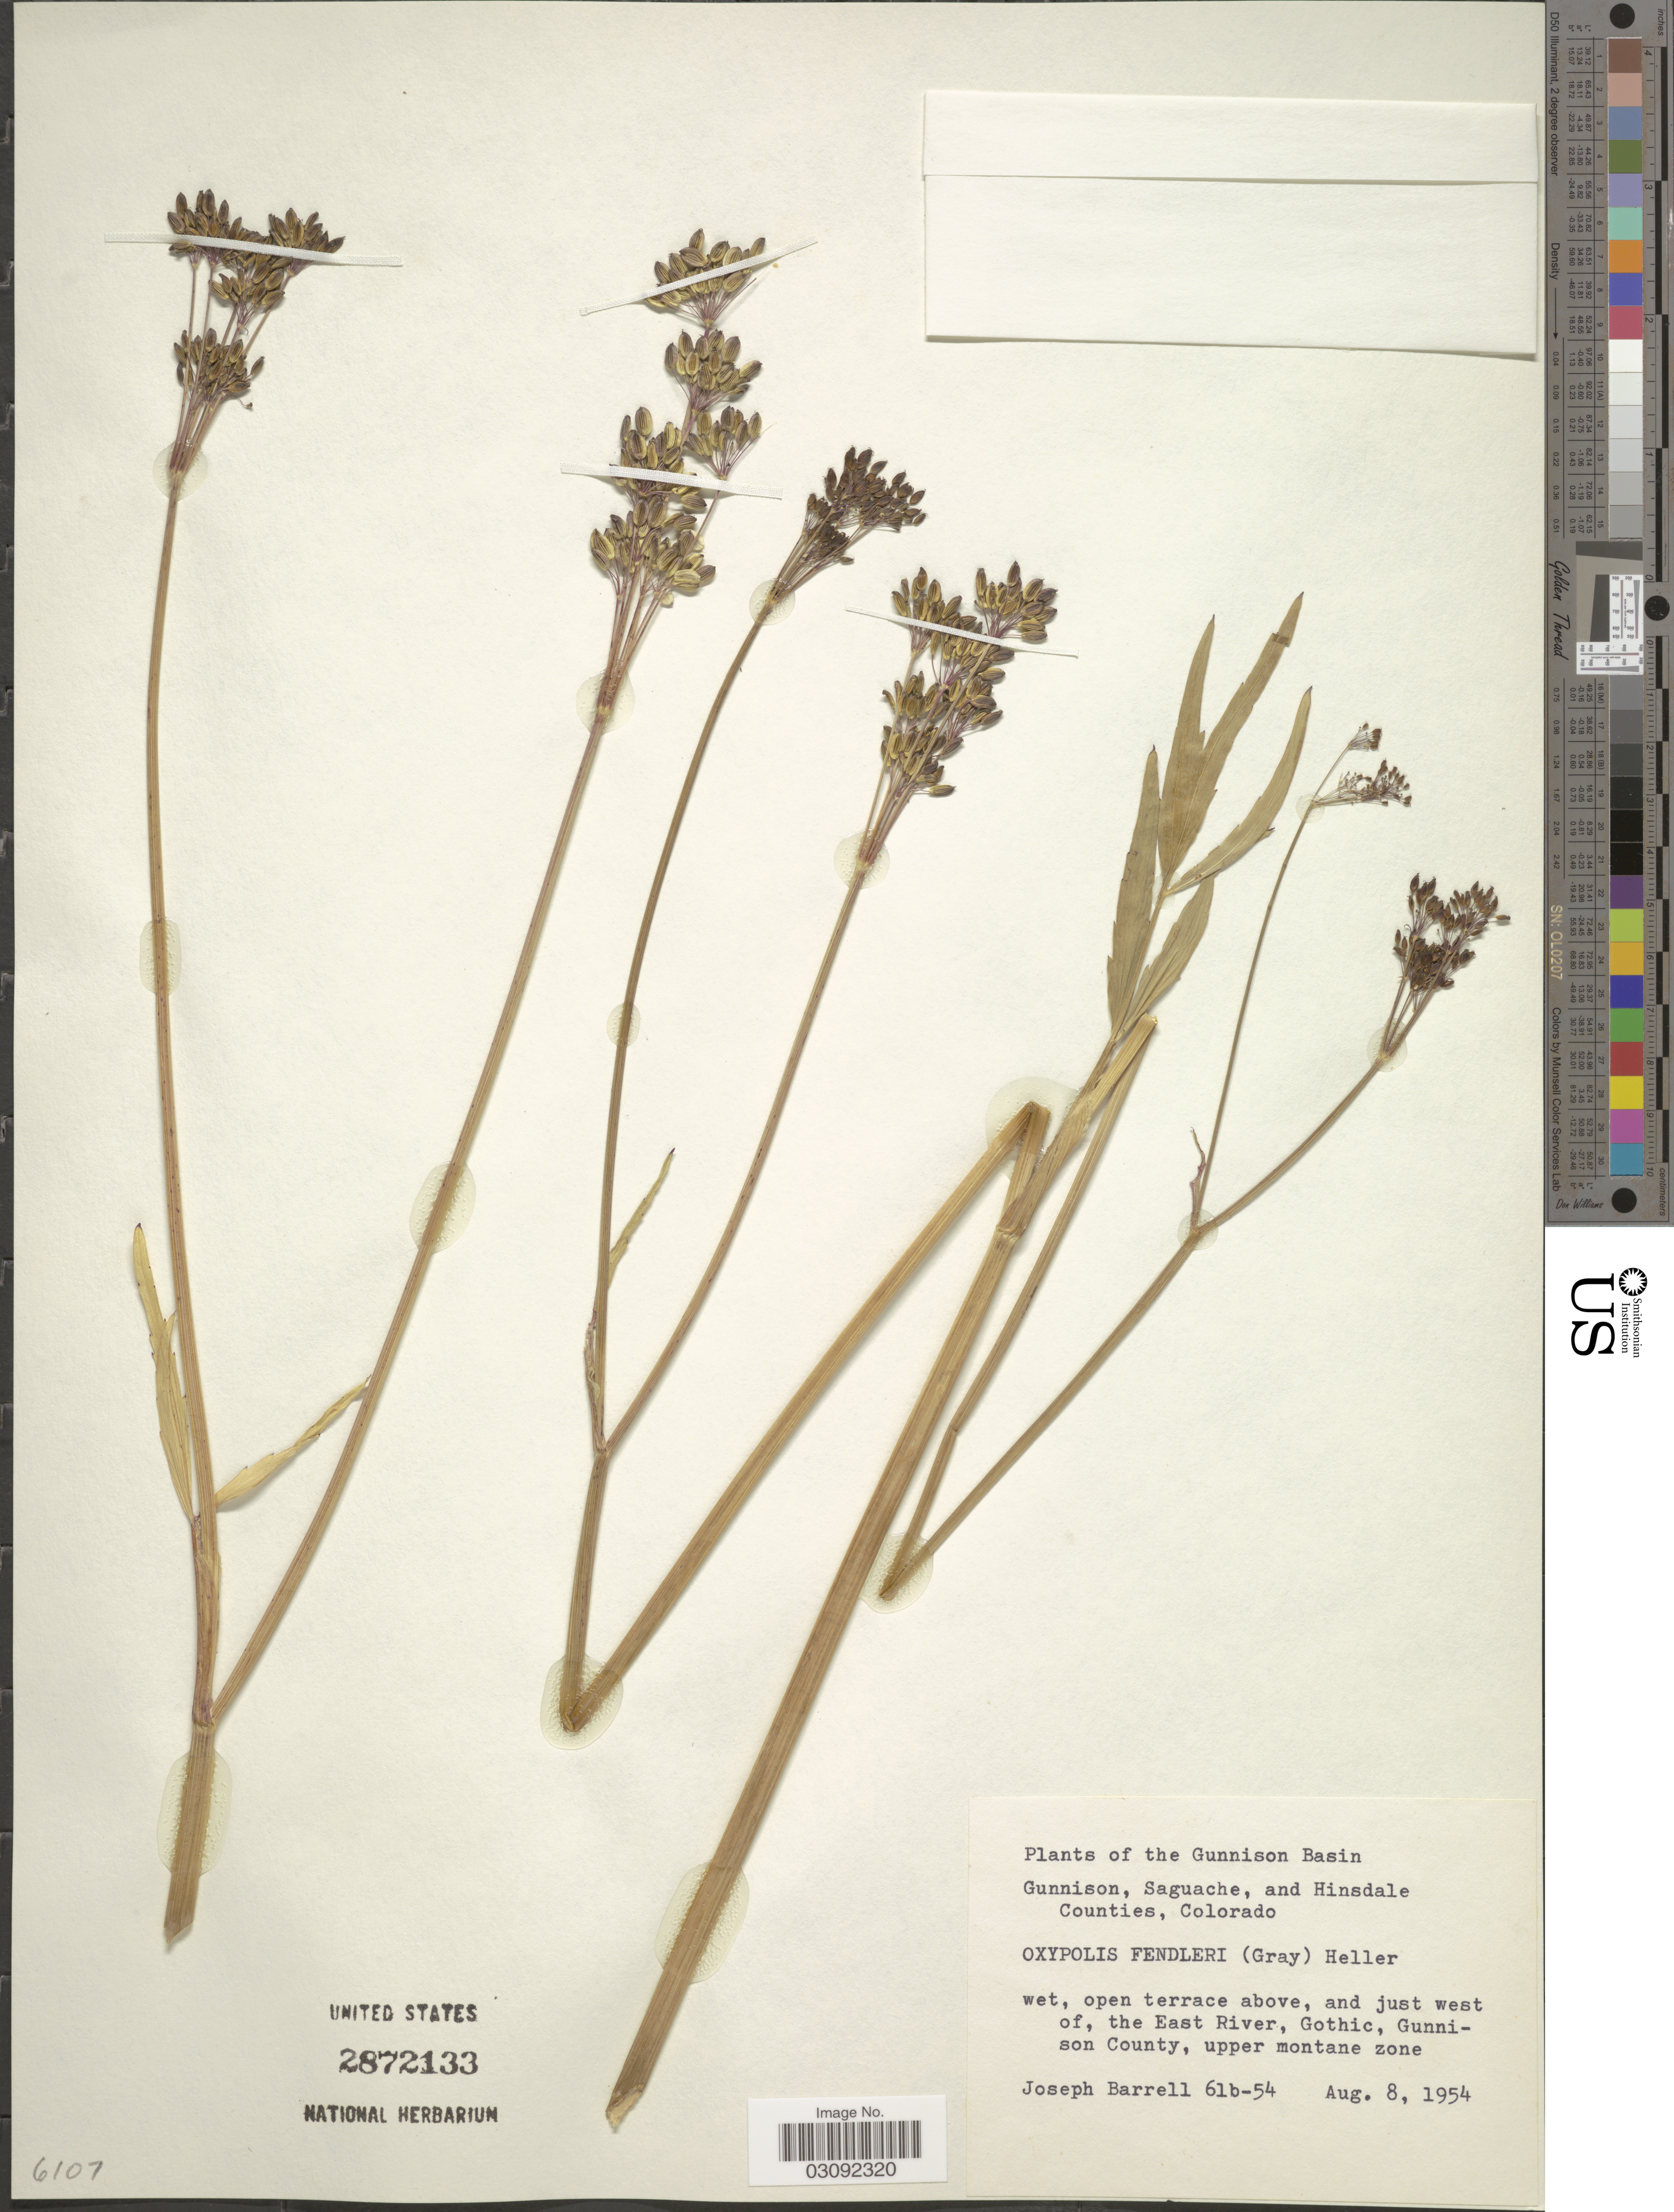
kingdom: Plantae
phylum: Tracheophyta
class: Magnoliopsida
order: Apiales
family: Apiaceae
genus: Oxypolis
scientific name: Oxypolis fendleri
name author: (A. Gray) A. Heller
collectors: J. Barrell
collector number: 61b-54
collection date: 1954-08-08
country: United States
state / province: Colorado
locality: Gunnison Basin. Just west of, the East River, Gothic, Gunnison County.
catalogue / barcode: US 2872133